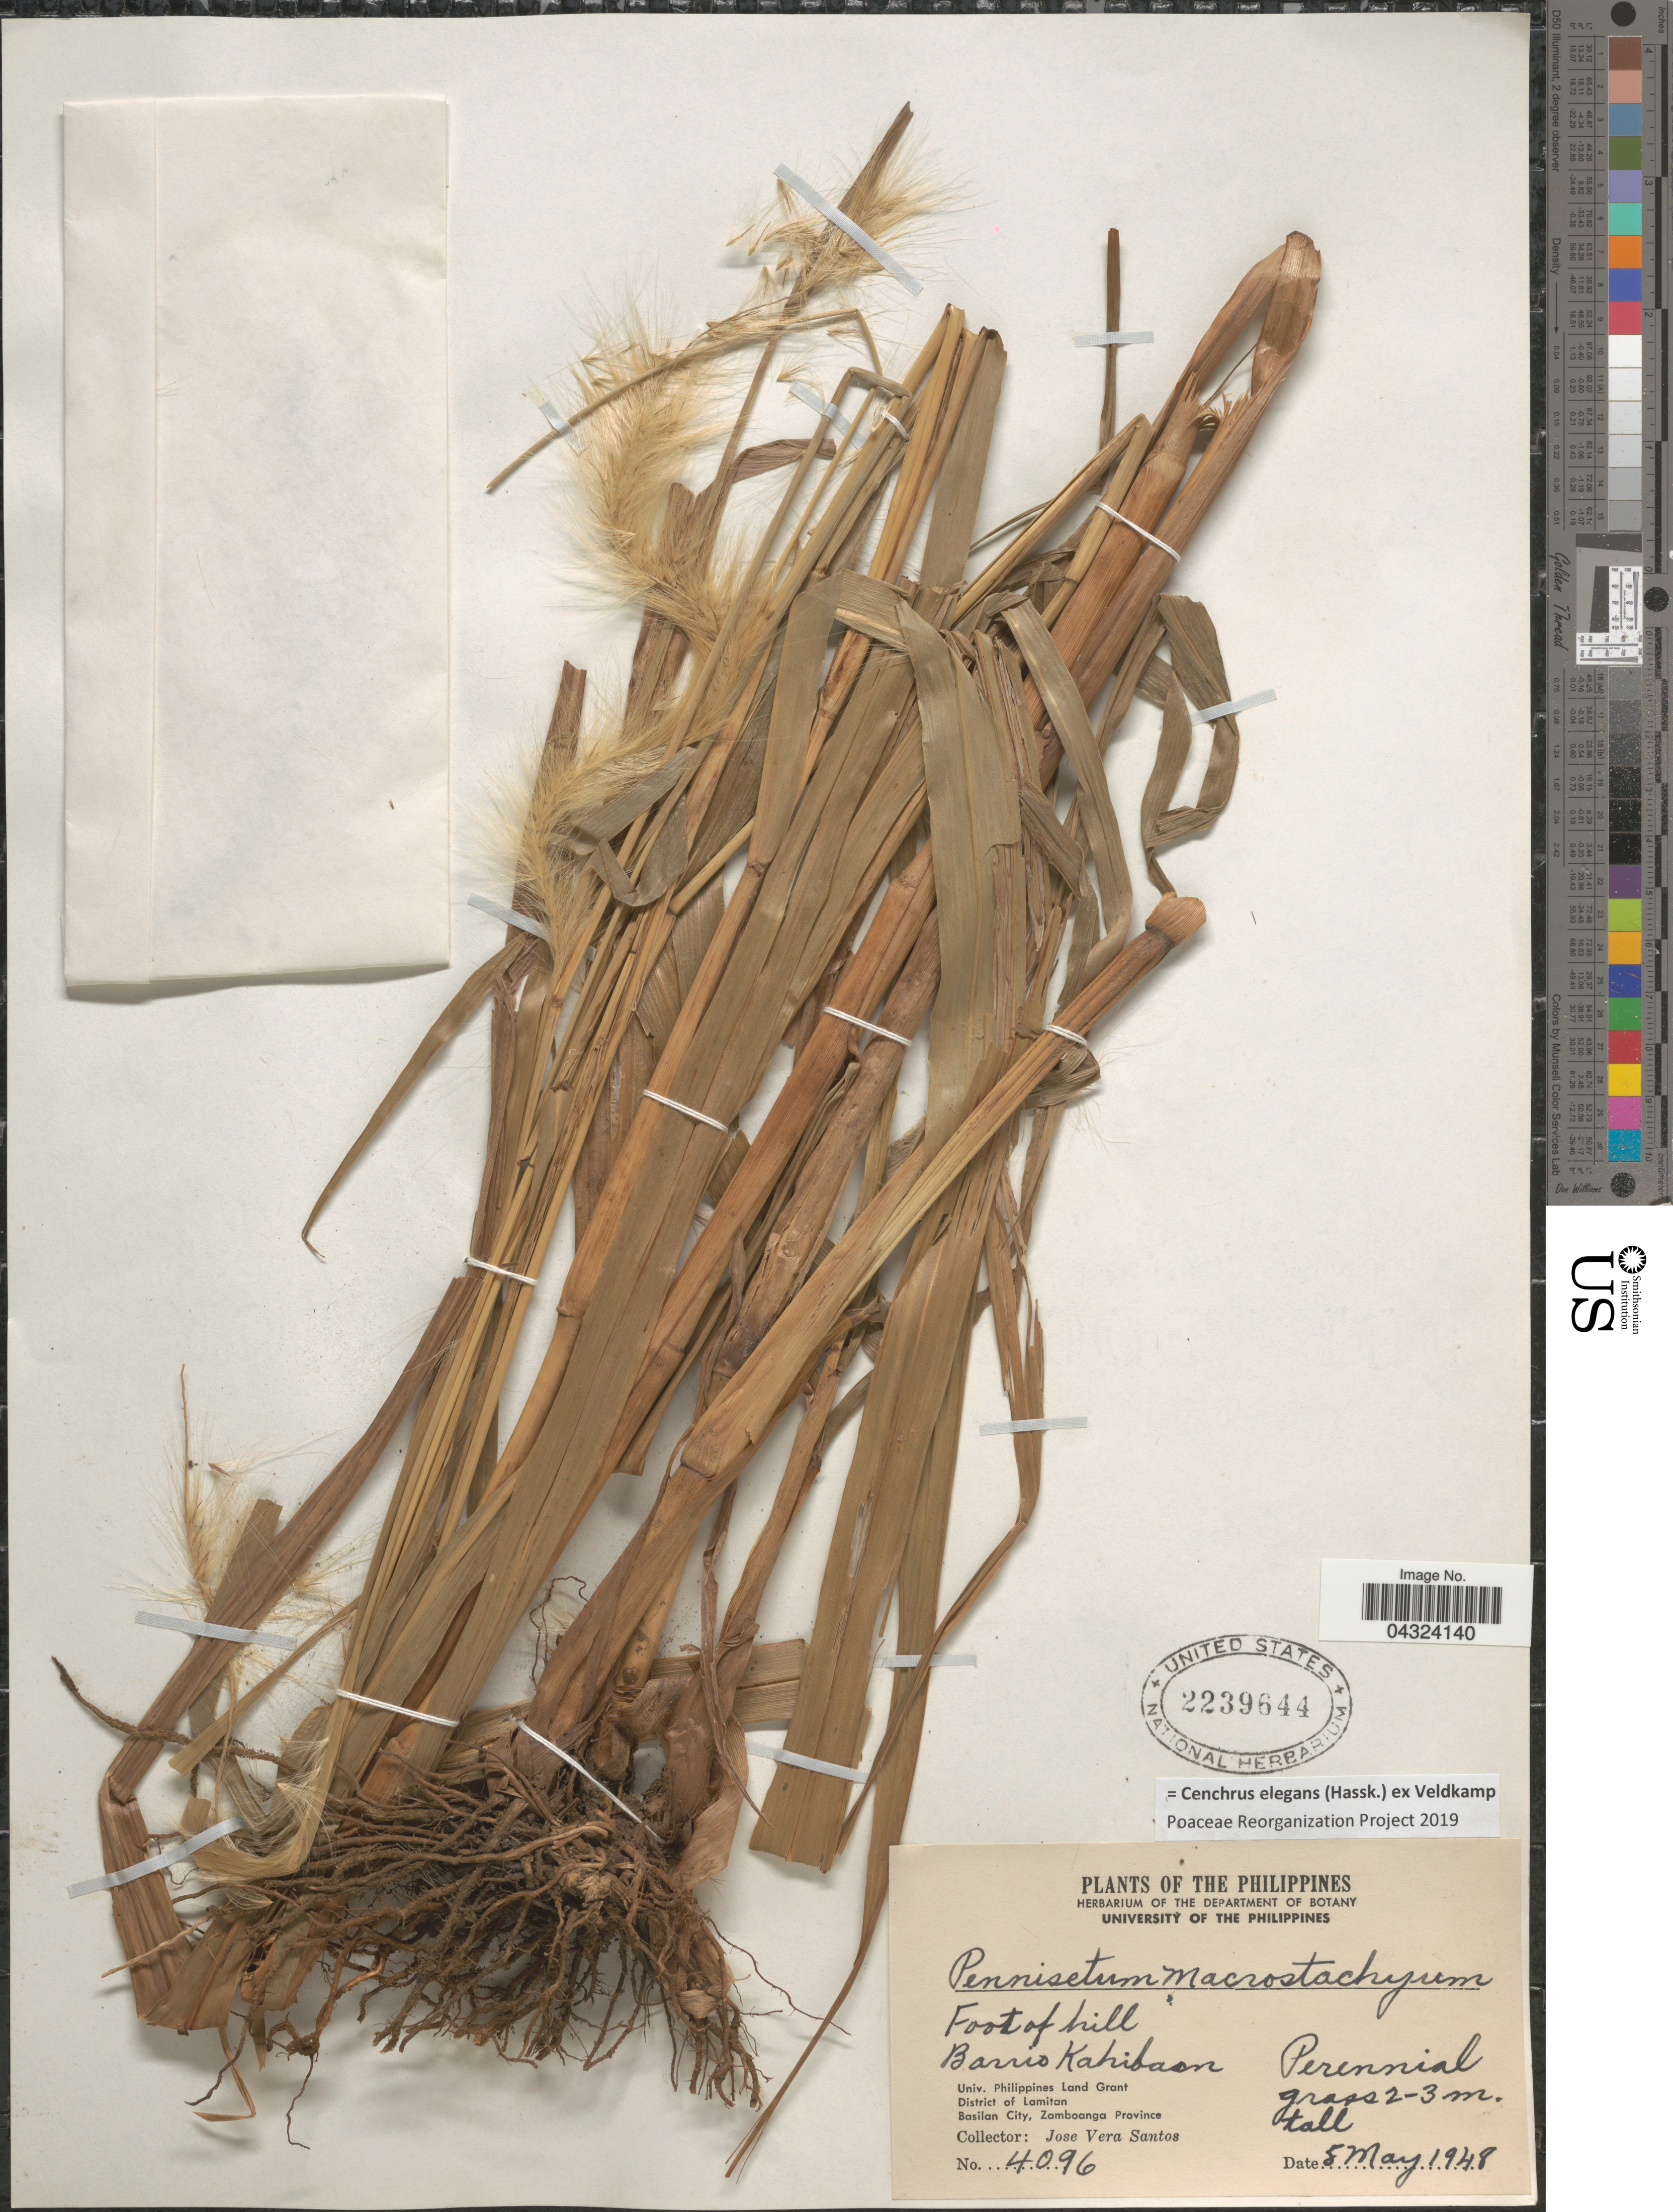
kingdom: Plantae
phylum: Tracheophyta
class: Liliopsida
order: Poales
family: Poaceae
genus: Cenchrus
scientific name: Cenchrus elegans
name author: (Hassk.) Veldkamp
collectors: J. Santos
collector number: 4096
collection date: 1948-05-05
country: Philippines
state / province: Muslim Mindanao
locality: Foot of hill. Barrio Kabilaon. Univ. Philippines Land Grant. District of Lamitan, Basilan City, Zamboanga Province.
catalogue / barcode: US 2239644